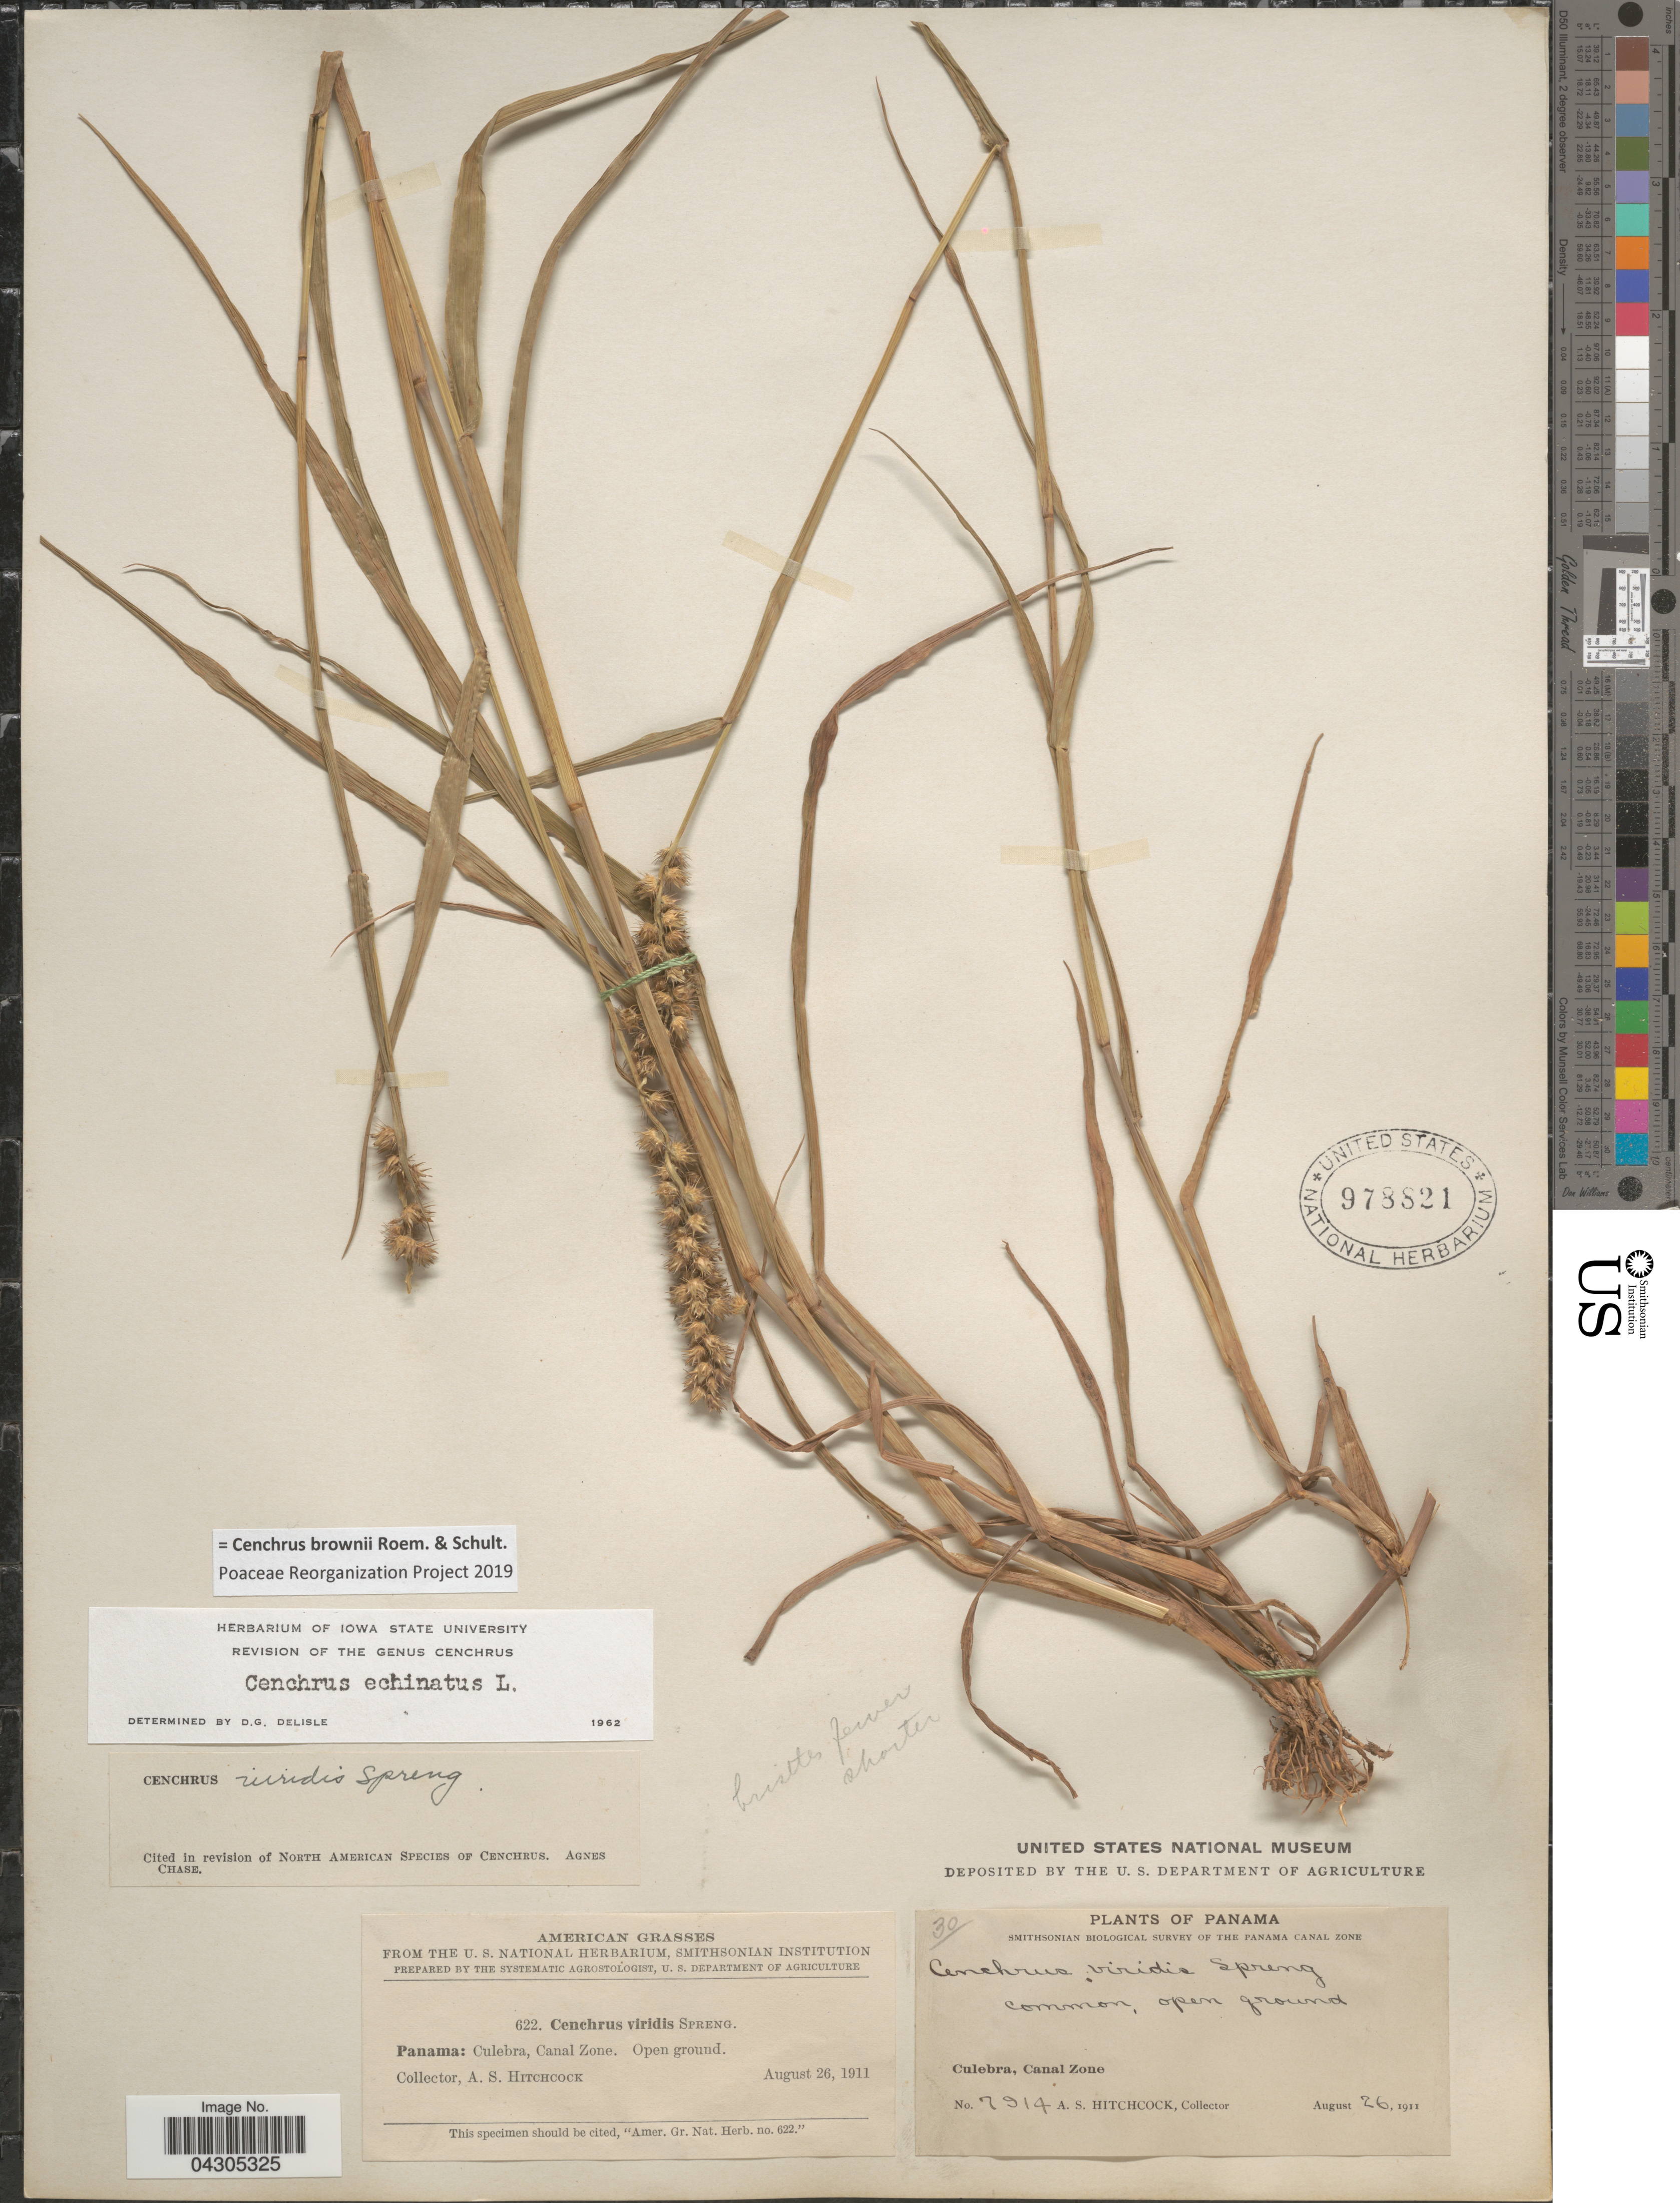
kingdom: Plantae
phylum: Tracheophyta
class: Liliopsida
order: Poales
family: Poaceae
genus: Cenchrus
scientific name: Cenchrus brownii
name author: Roem. & Schult.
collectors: A. S. Hitchcock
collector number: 7914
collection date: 1911-08-26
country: Panama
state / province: Colón / Panamá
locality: Culebra, Canal Zone. Open ground. Smithsonian Biological Survey of the Panama Canal Zone. Common, open ground. Culebra, Canal Zone.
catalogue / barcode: US 978821